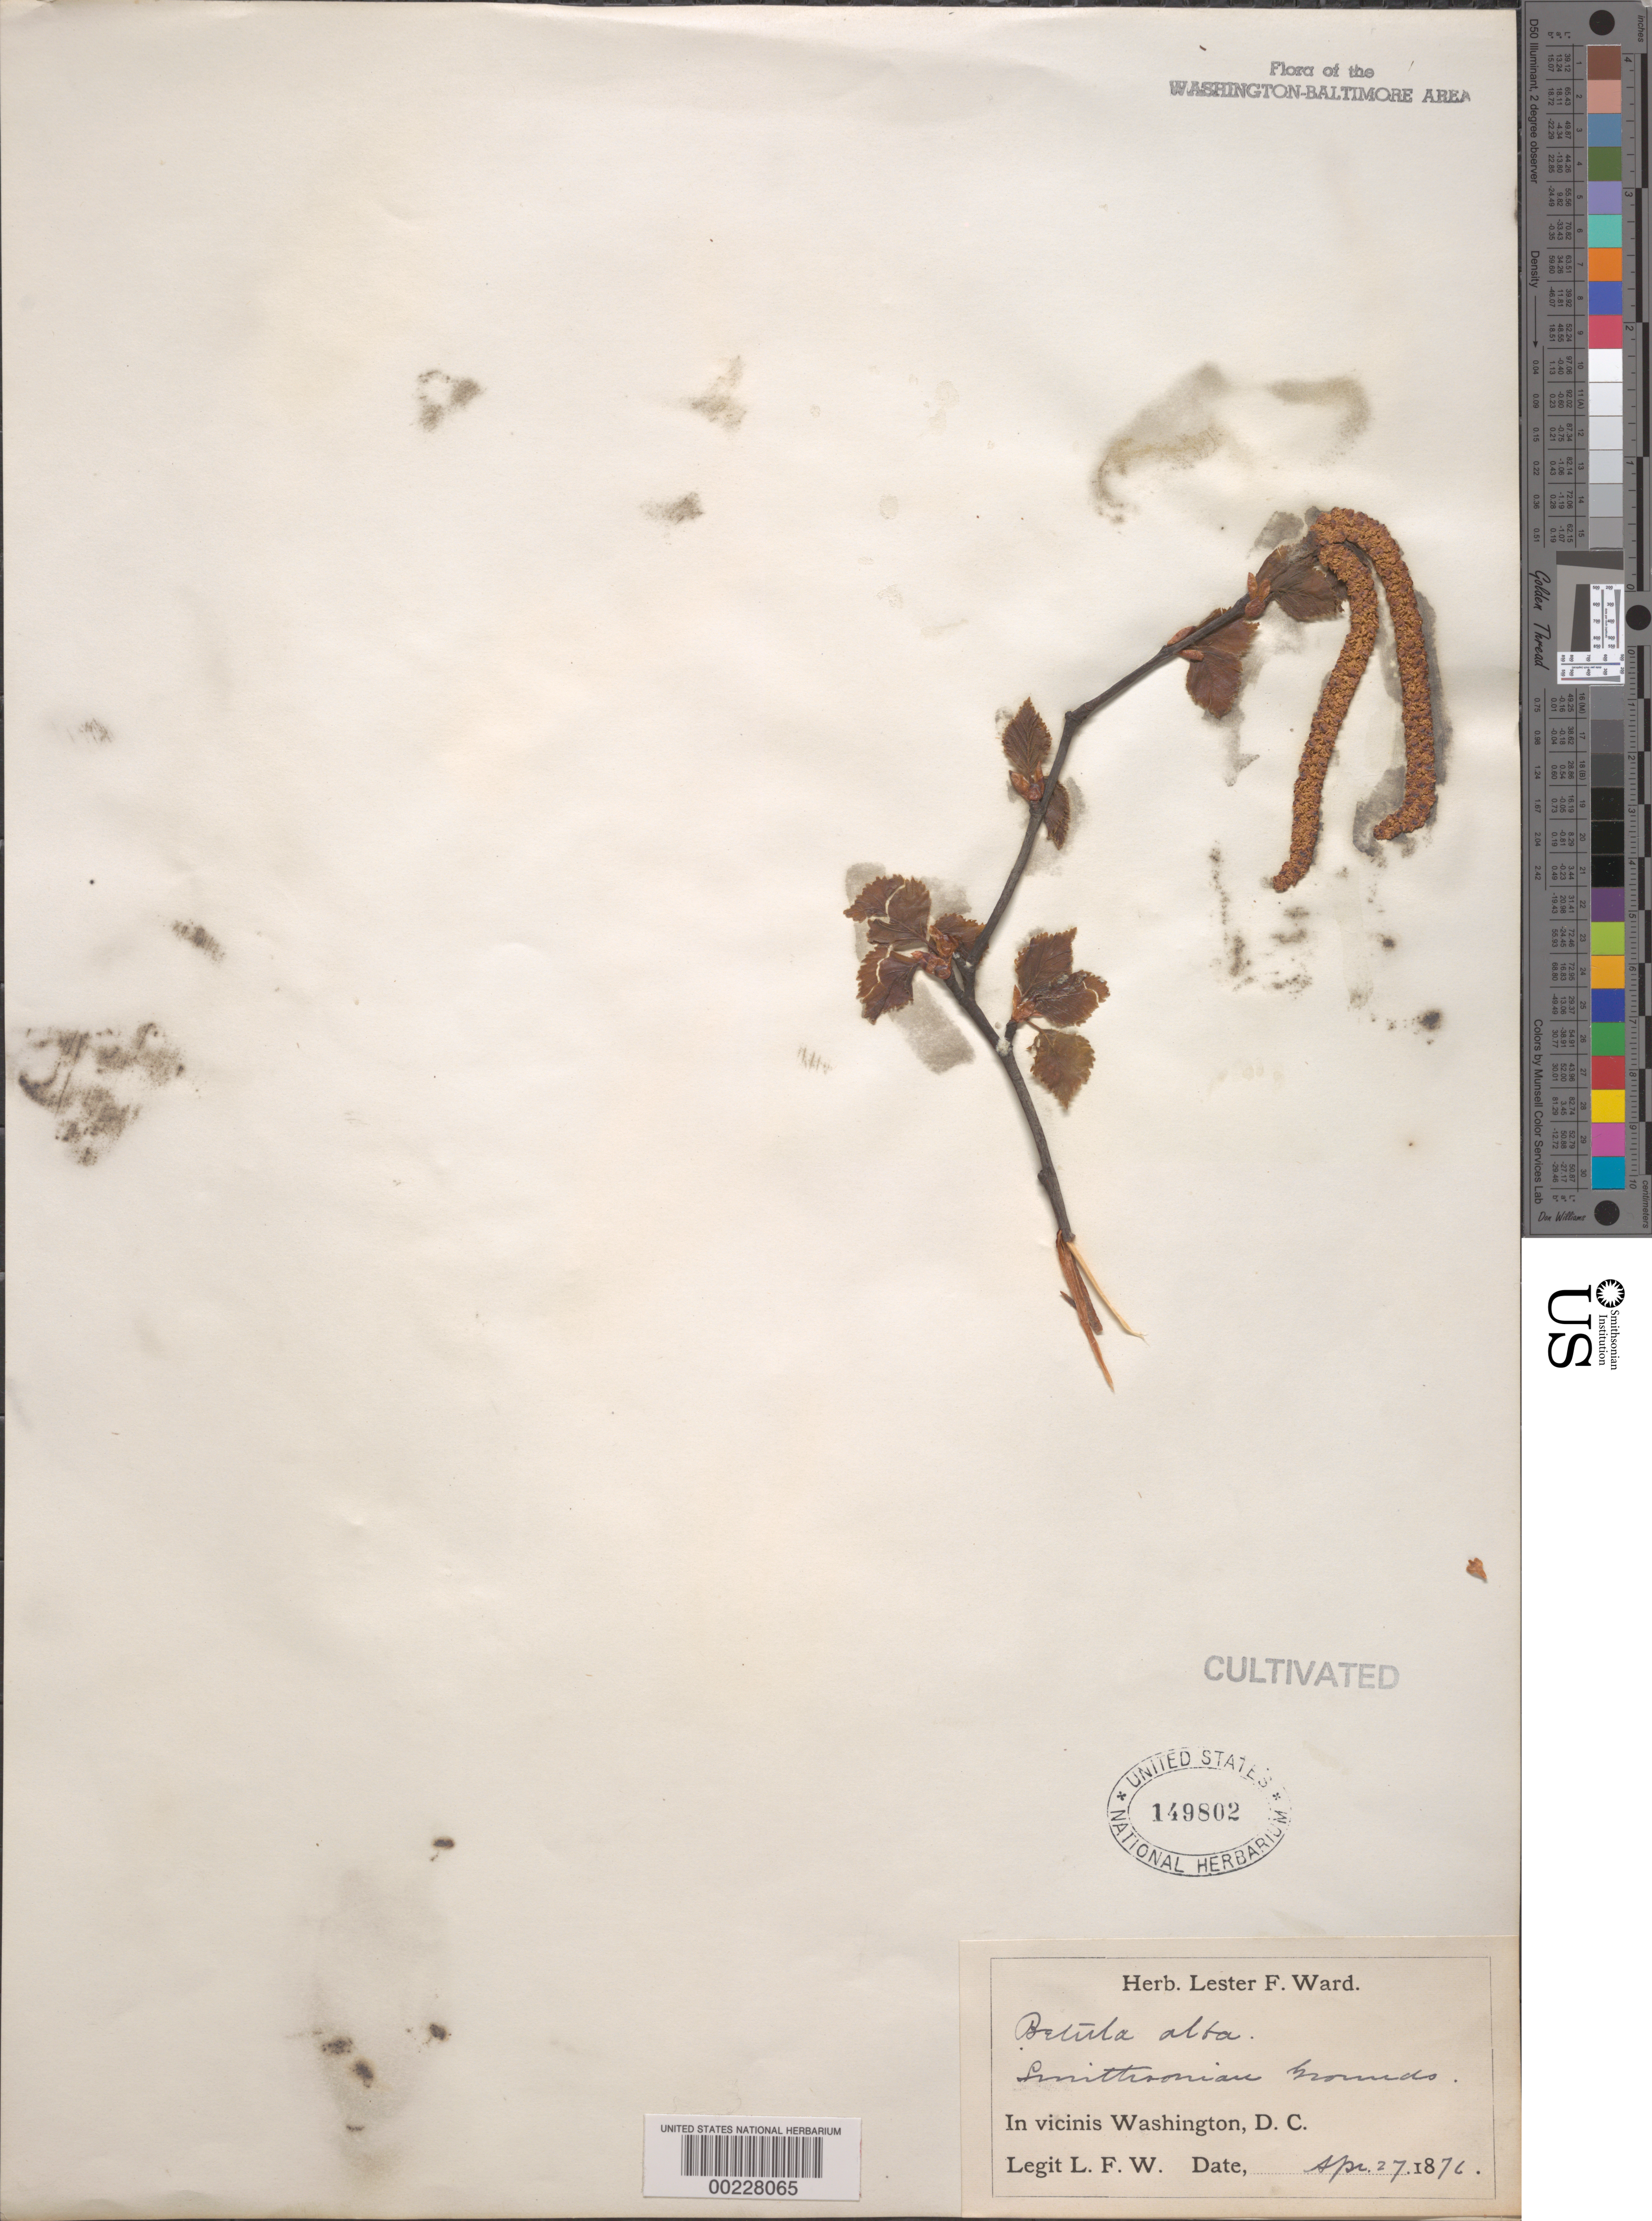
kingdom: Plantae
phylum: Tracheophyta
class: Magnoliopsida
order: Fagales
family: Betulaceae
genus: Betula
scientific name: Betula alba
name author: L.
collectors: L. F. Ward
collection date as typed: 27 Apr 1876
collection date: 1876-04-27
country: United States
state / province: District of Columbia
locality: Smithsonian grounds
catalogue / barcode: US 149802